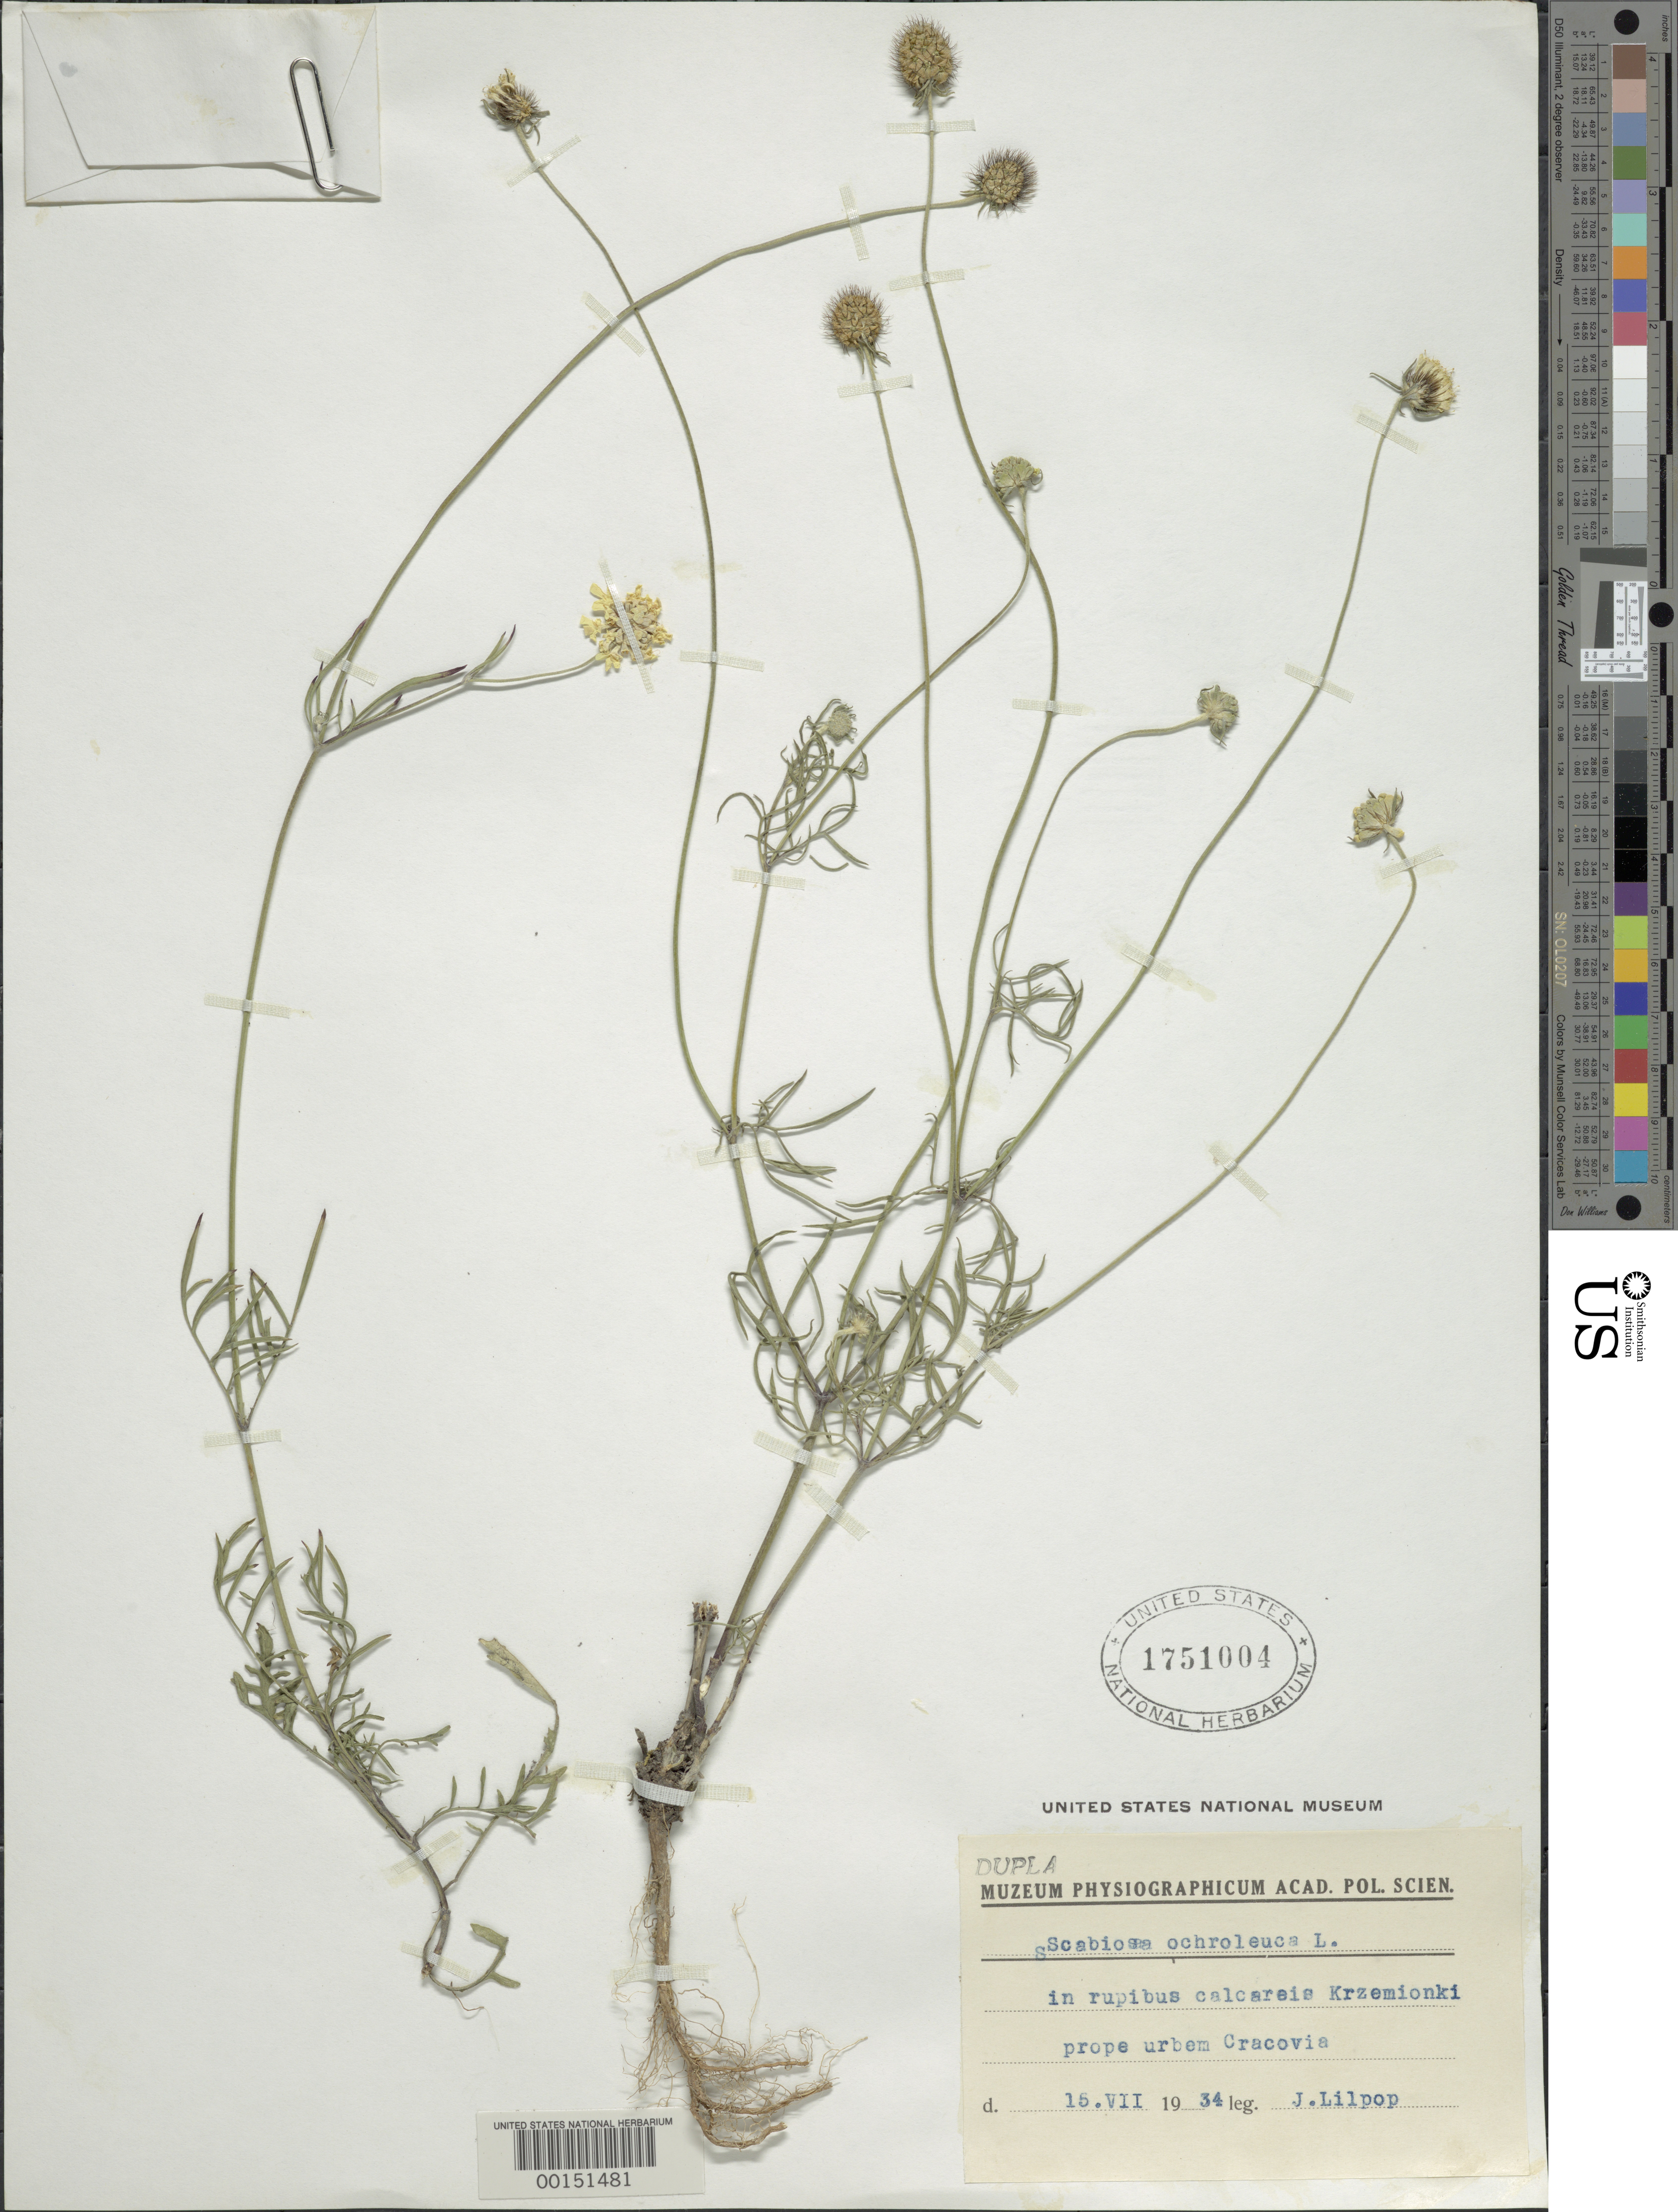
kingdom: Plantae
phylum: Tracheophyta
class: Magnoliopsida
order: Dipsacales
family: Caprifoliaceae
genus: Scabiosa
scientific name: Scabiosa ochroleuca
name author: L.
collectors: J. Lilpop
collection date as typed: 15 Jul 1934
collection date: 1934-07-15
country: Poland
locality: Cracovia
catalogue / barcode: US 1751004